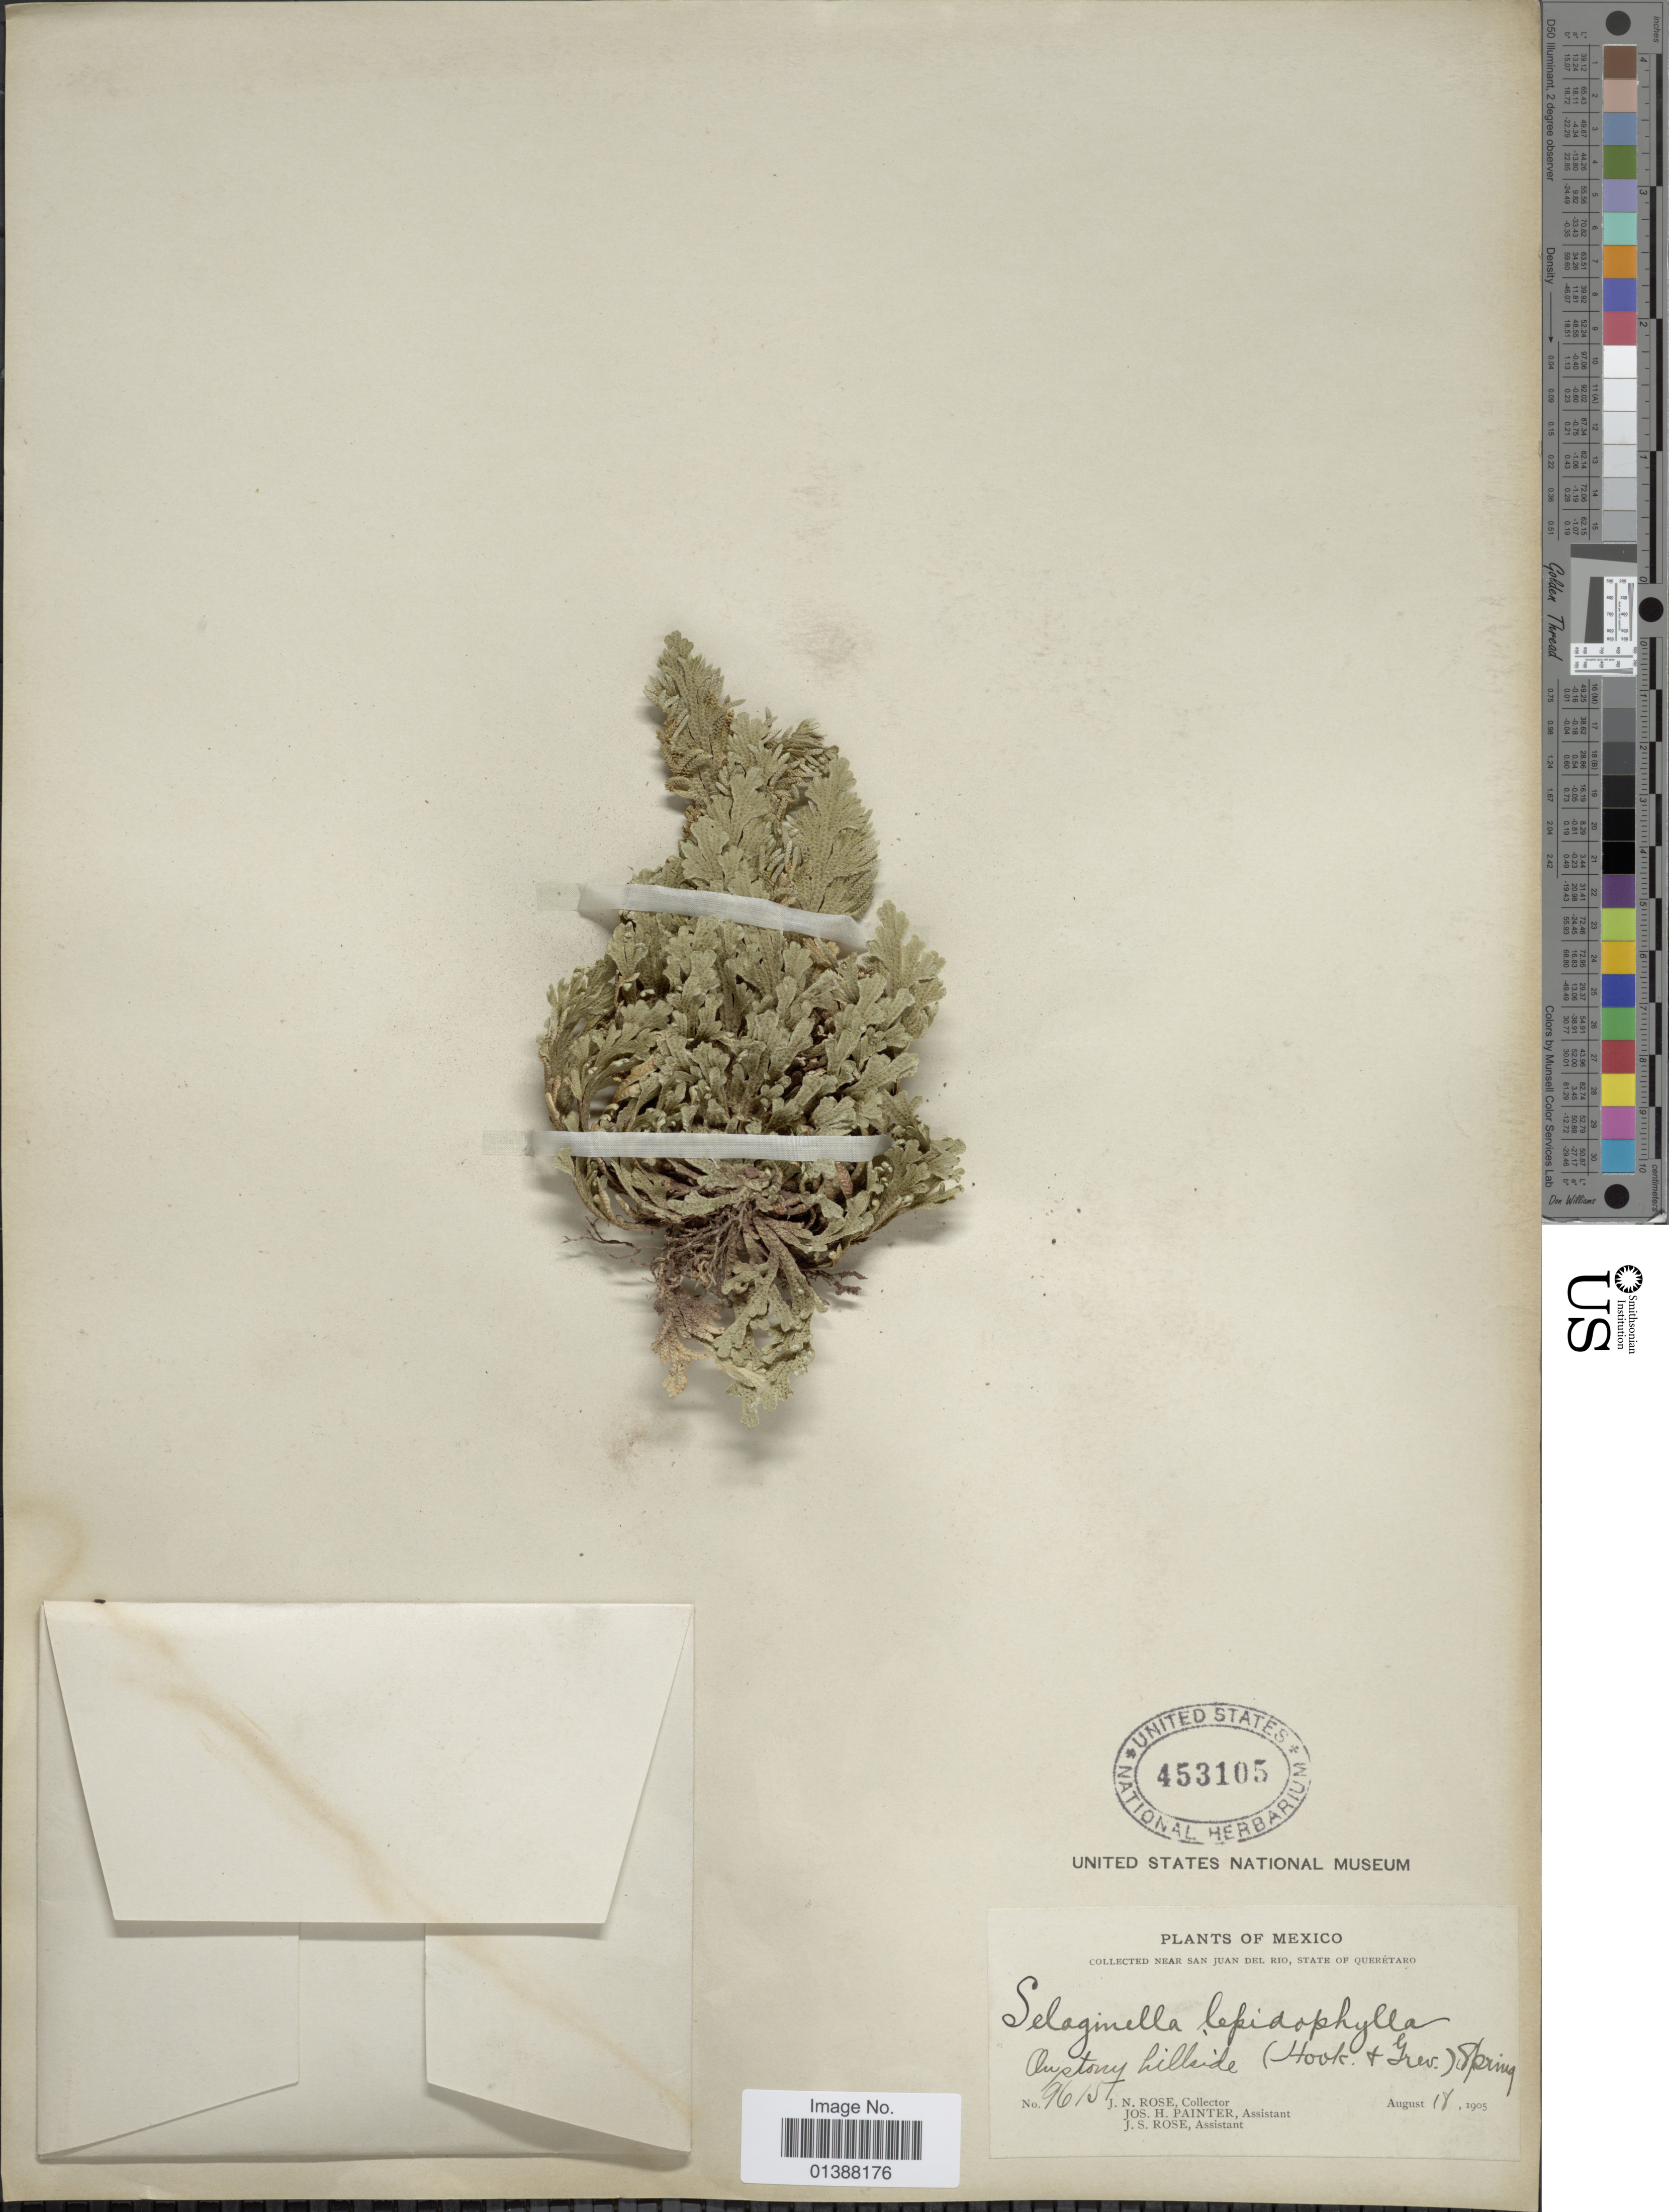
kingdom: Plantae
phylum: Tracheophyta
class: Lycopodiopsida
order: Selaginellales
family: Selaginellaceae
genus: Selaginella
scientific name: Selaginella lepidophylla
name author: (Hook. & Grev.) Spring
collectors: J. N. Rose, J. H. Painter & J. S. Rose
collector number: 9615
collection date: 1905-08-18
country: Mexico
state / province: Querétaro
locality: Near San Juan del Rio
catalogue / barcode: US 453105